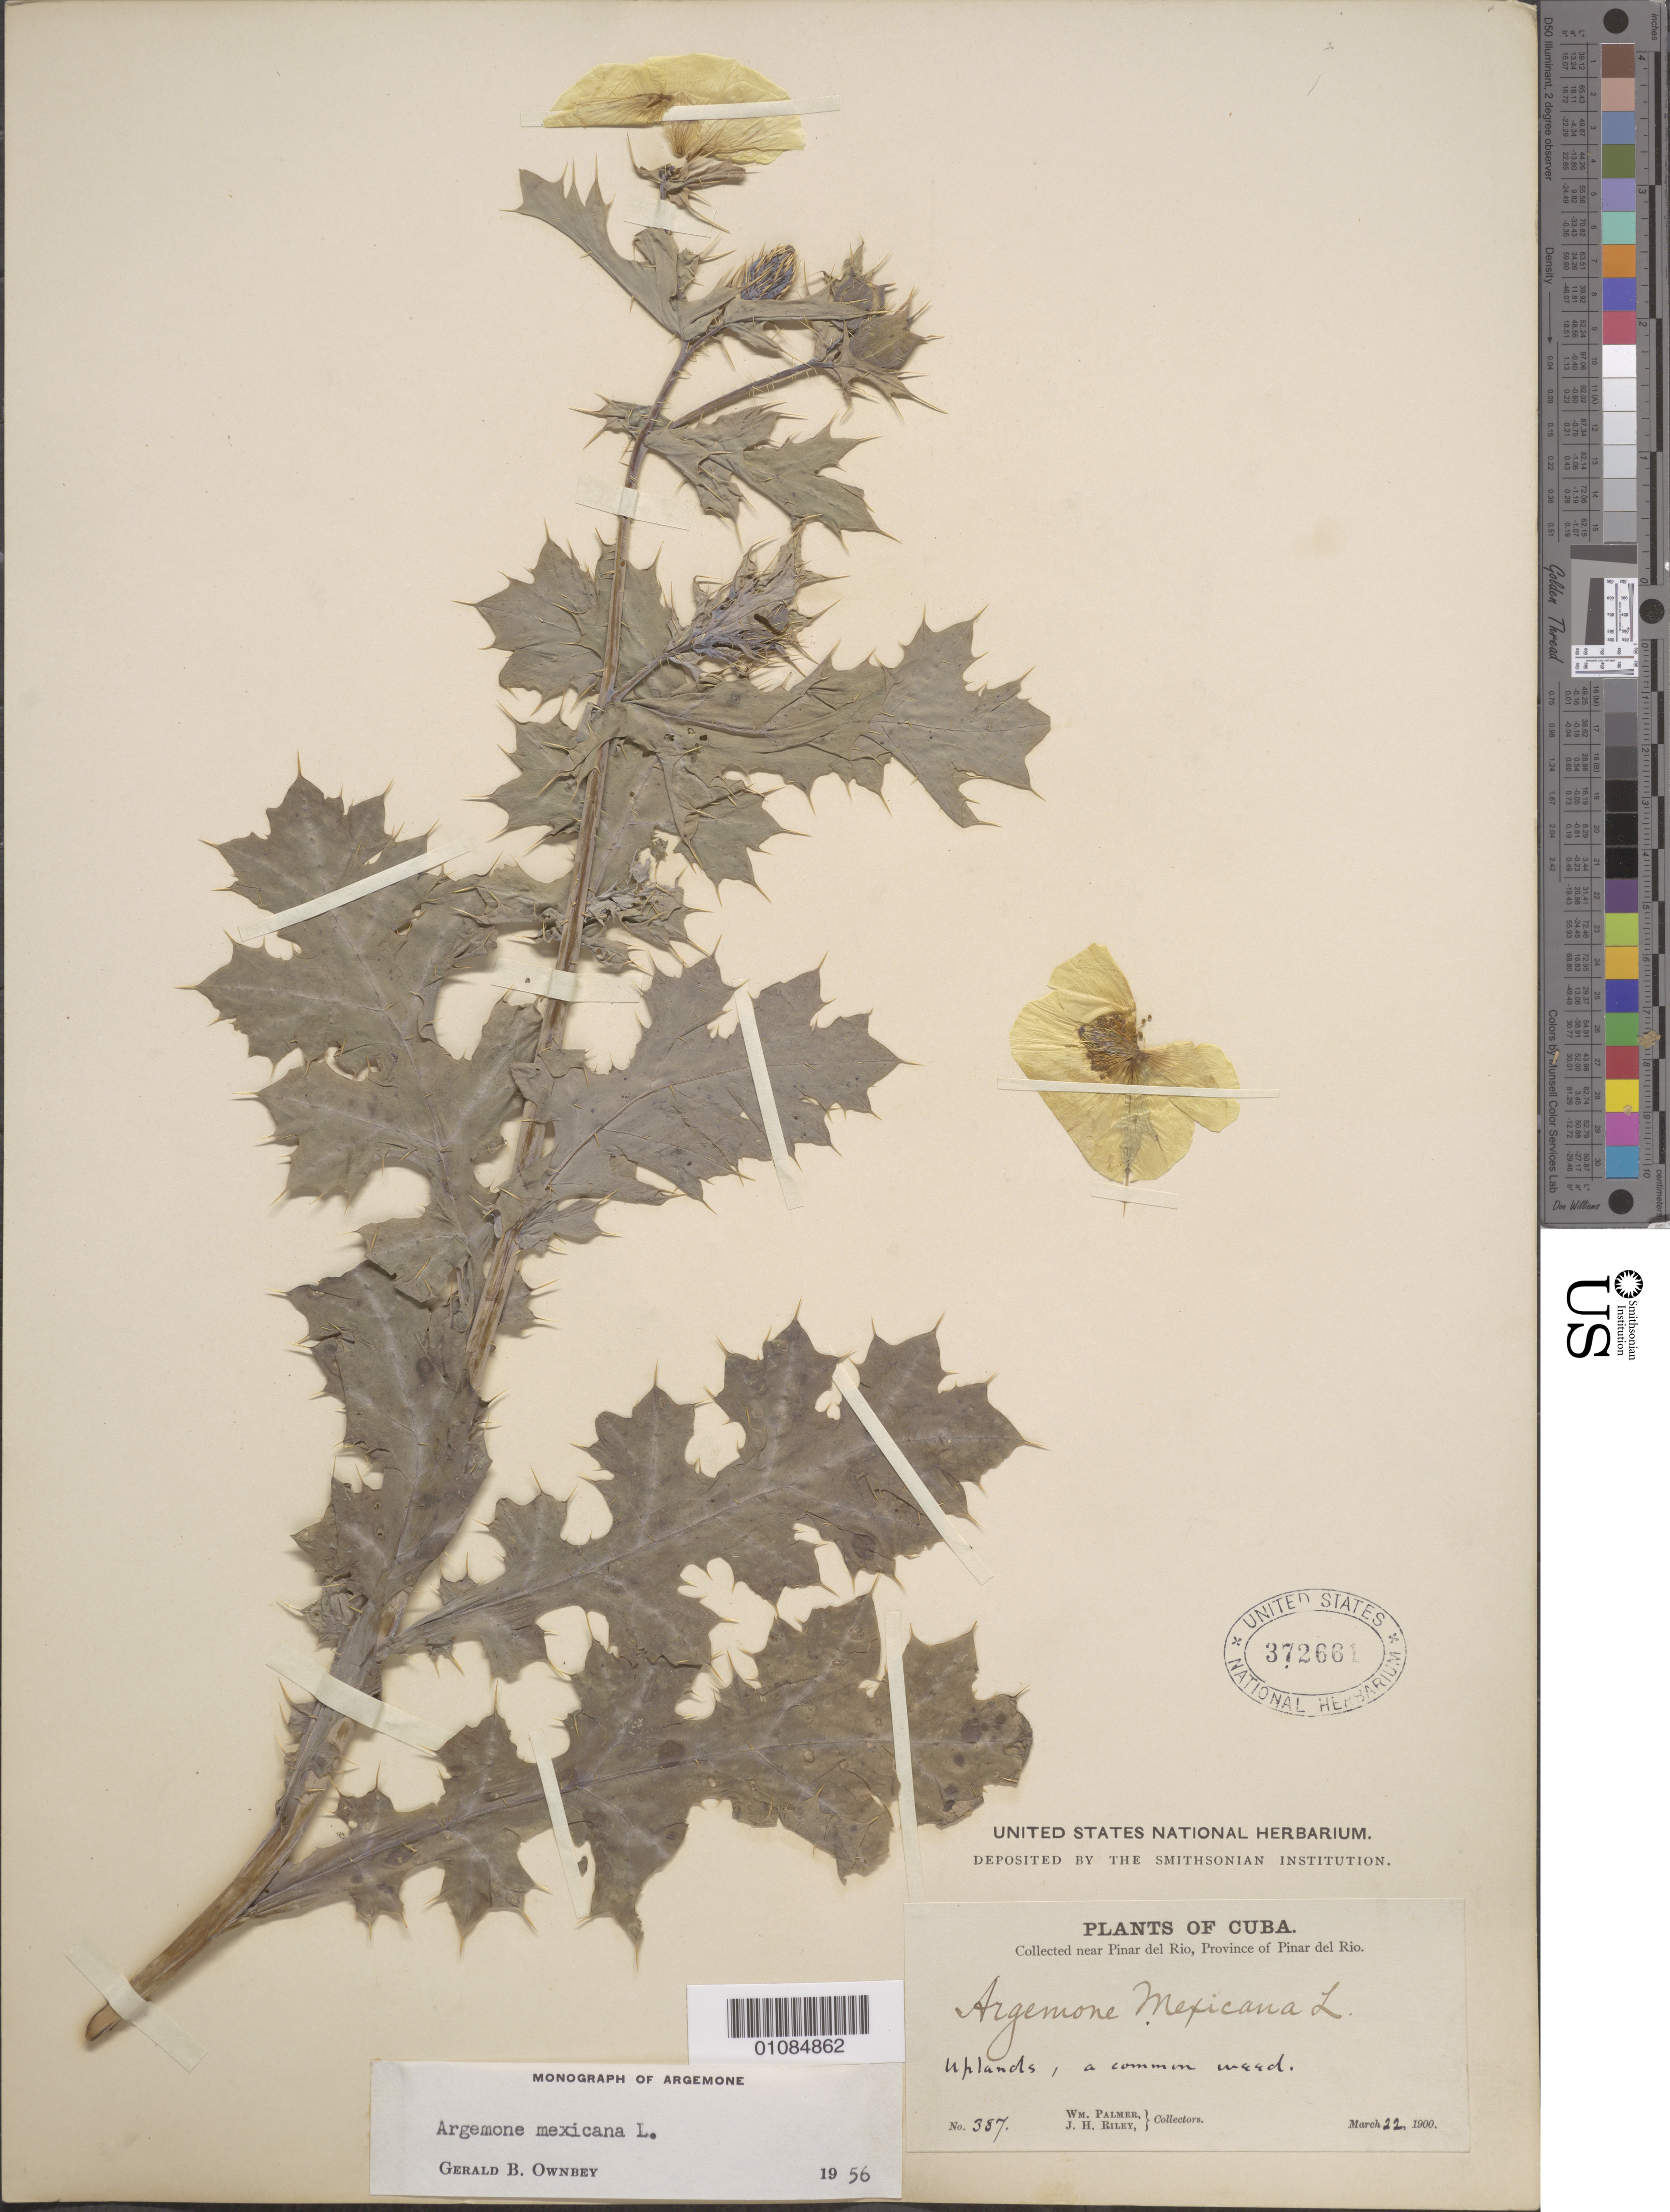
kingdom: Plantae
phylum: Tracheophyta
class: Magnoliopsida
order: Ranunculales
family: Papaveraceae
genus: Argemone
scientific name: Argemone mexicana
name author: L.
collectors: W. Palmer & J. H. Riley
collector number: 387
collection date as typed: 22 Mar 1900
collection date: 1900-03-22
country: Cuba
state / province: Pinar del Rio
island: Cuba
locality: Collected near Pinar del Rio, Province of Pinar del Rio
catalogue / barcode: US 372661